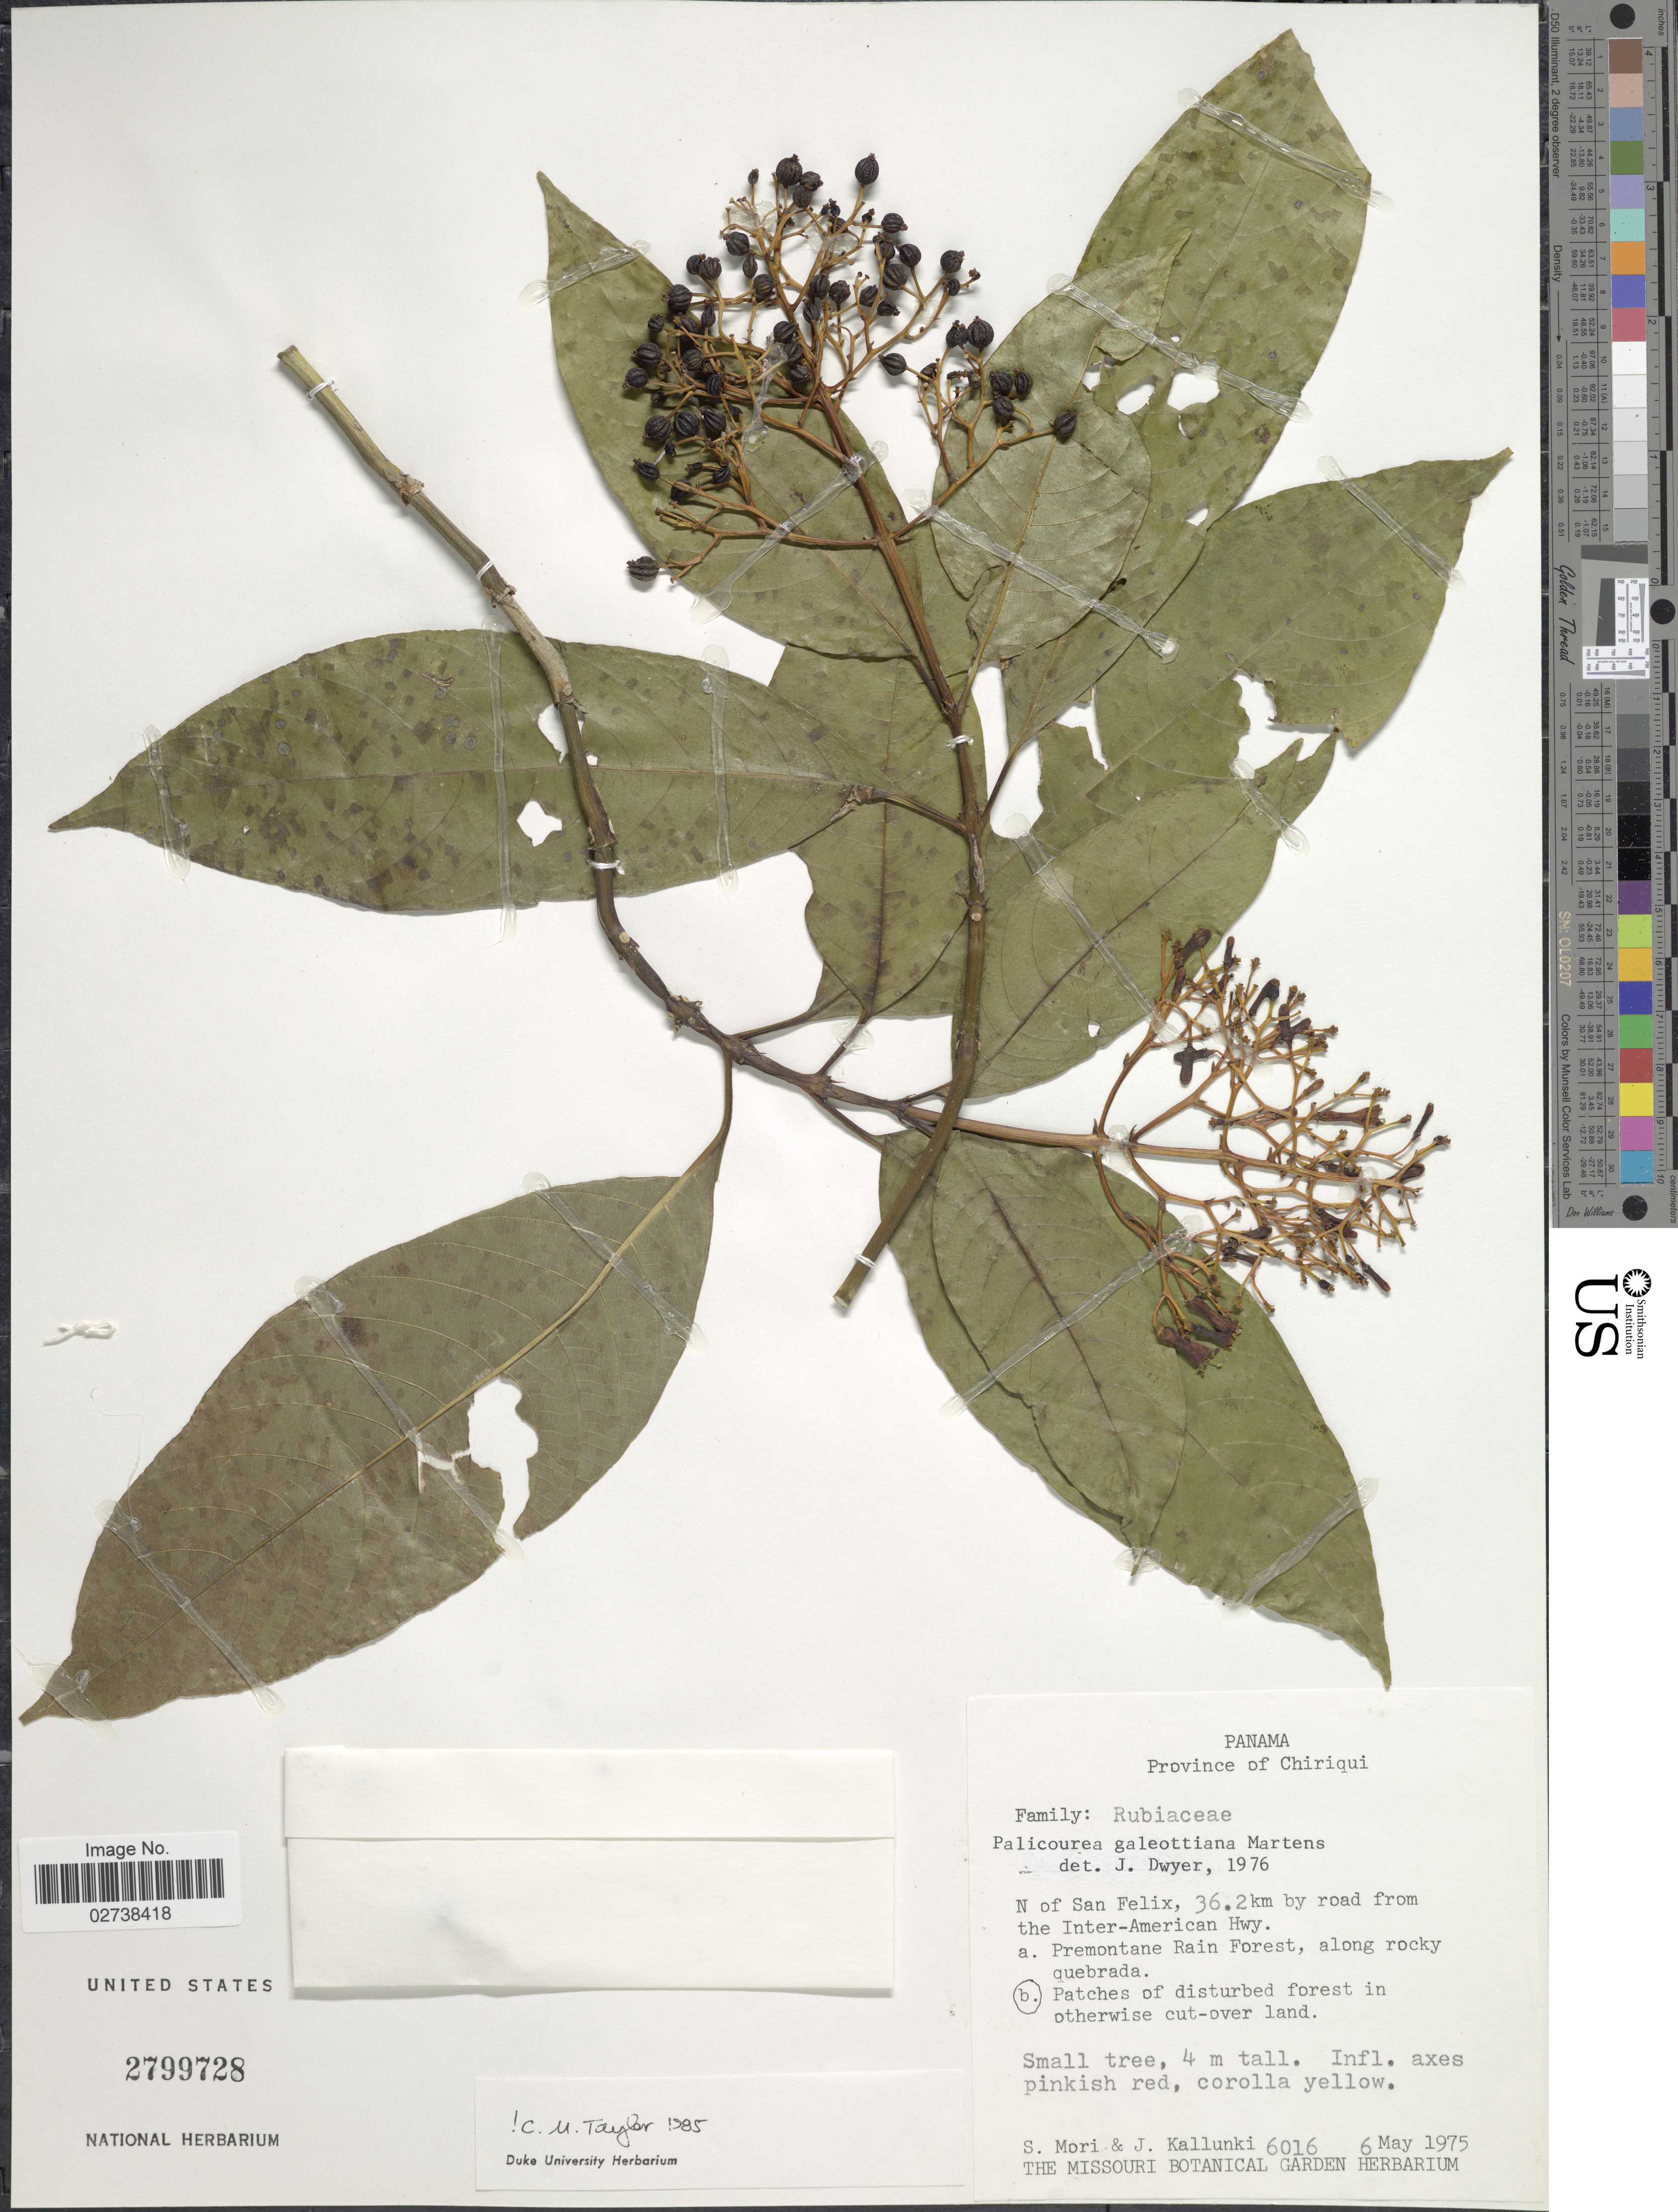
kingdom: Plantae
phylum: Tracheophyta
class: Magnoliopsida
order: Gentianales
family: Rubiaceae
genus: Palicourea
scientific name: Palicourea galeottiana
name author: M. Martens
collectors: S. Mori & J. Kallunki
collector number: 6016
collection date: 1975-05-06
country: Panama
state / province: Chiriqui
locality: Province of Chiriqui. N of San Felix, 36.2 km by road from Inter-American Hwy.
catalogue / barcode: US 2799728